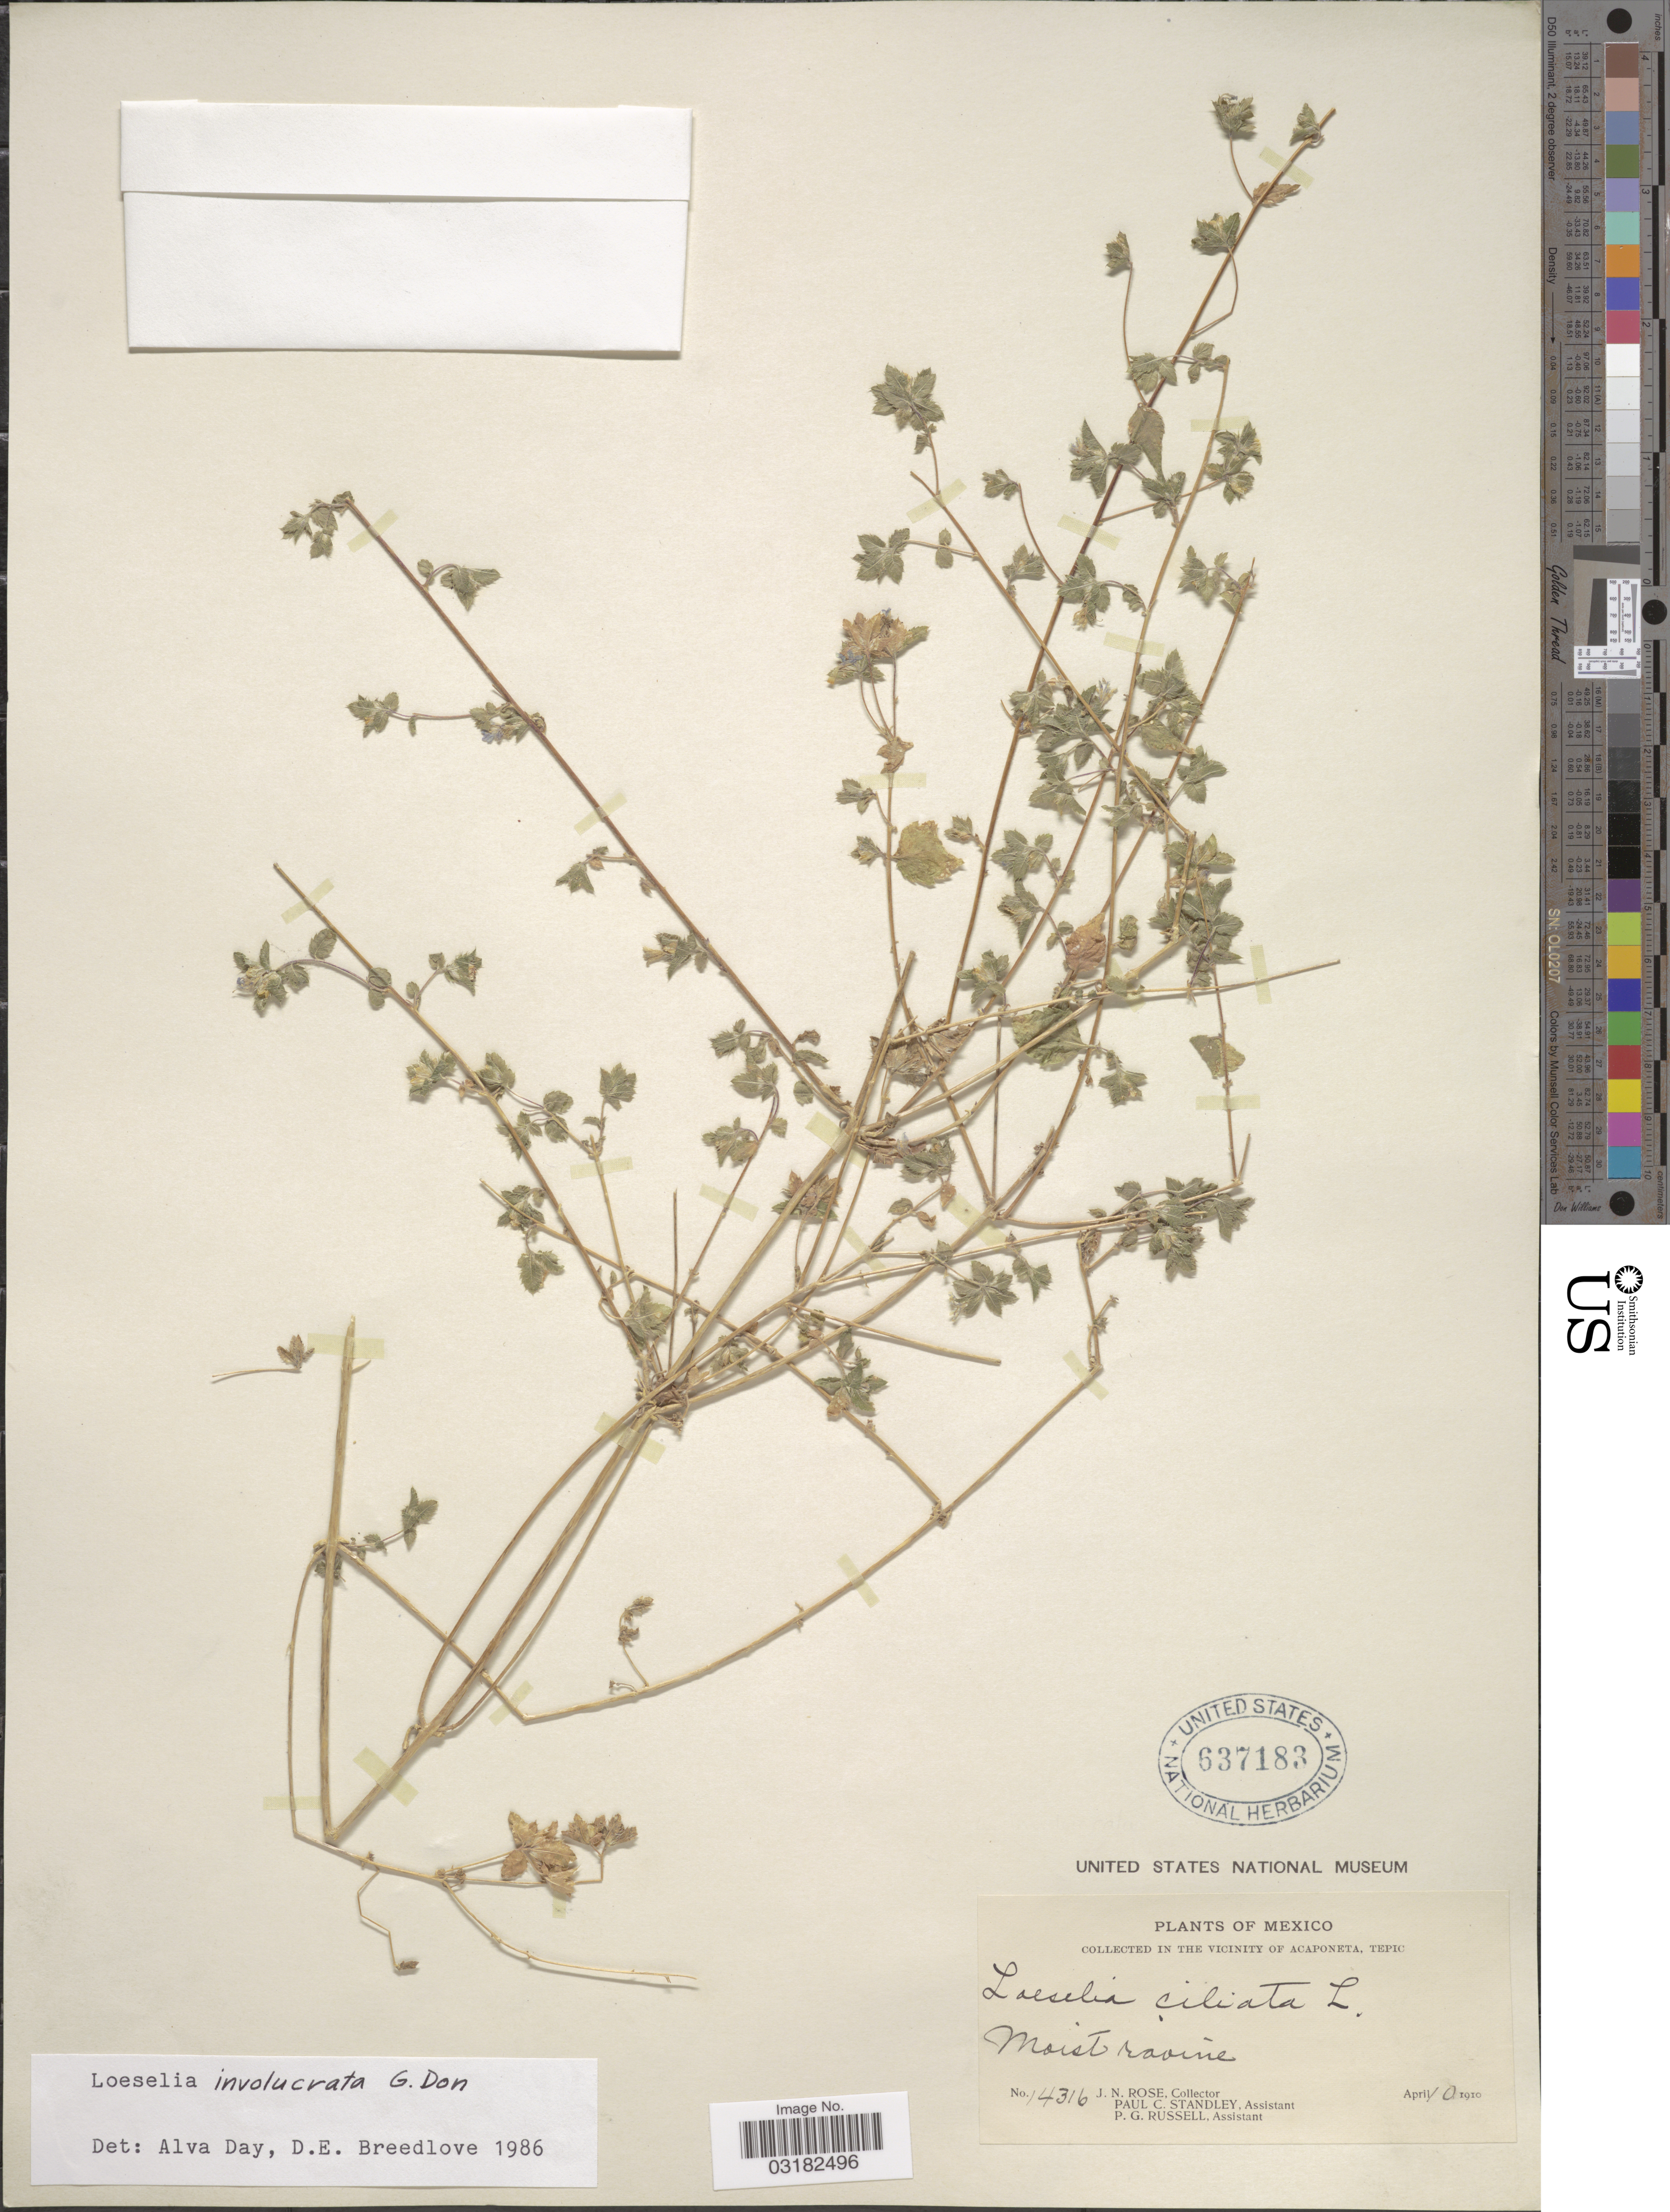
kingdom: Plantae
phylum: Tracheophyta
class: Magnoliopsida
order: Ericales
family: Polemoniaceae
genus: Loeselia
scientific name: Loeselia involucrata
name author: G. Don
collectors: J. N. Rose, P. C. Standley & P. G. Russell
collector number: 14316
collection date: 1910-04-10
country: Mexico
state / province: México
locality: The vicinity of Acaponeta, Tepic.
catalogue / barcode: US 637183